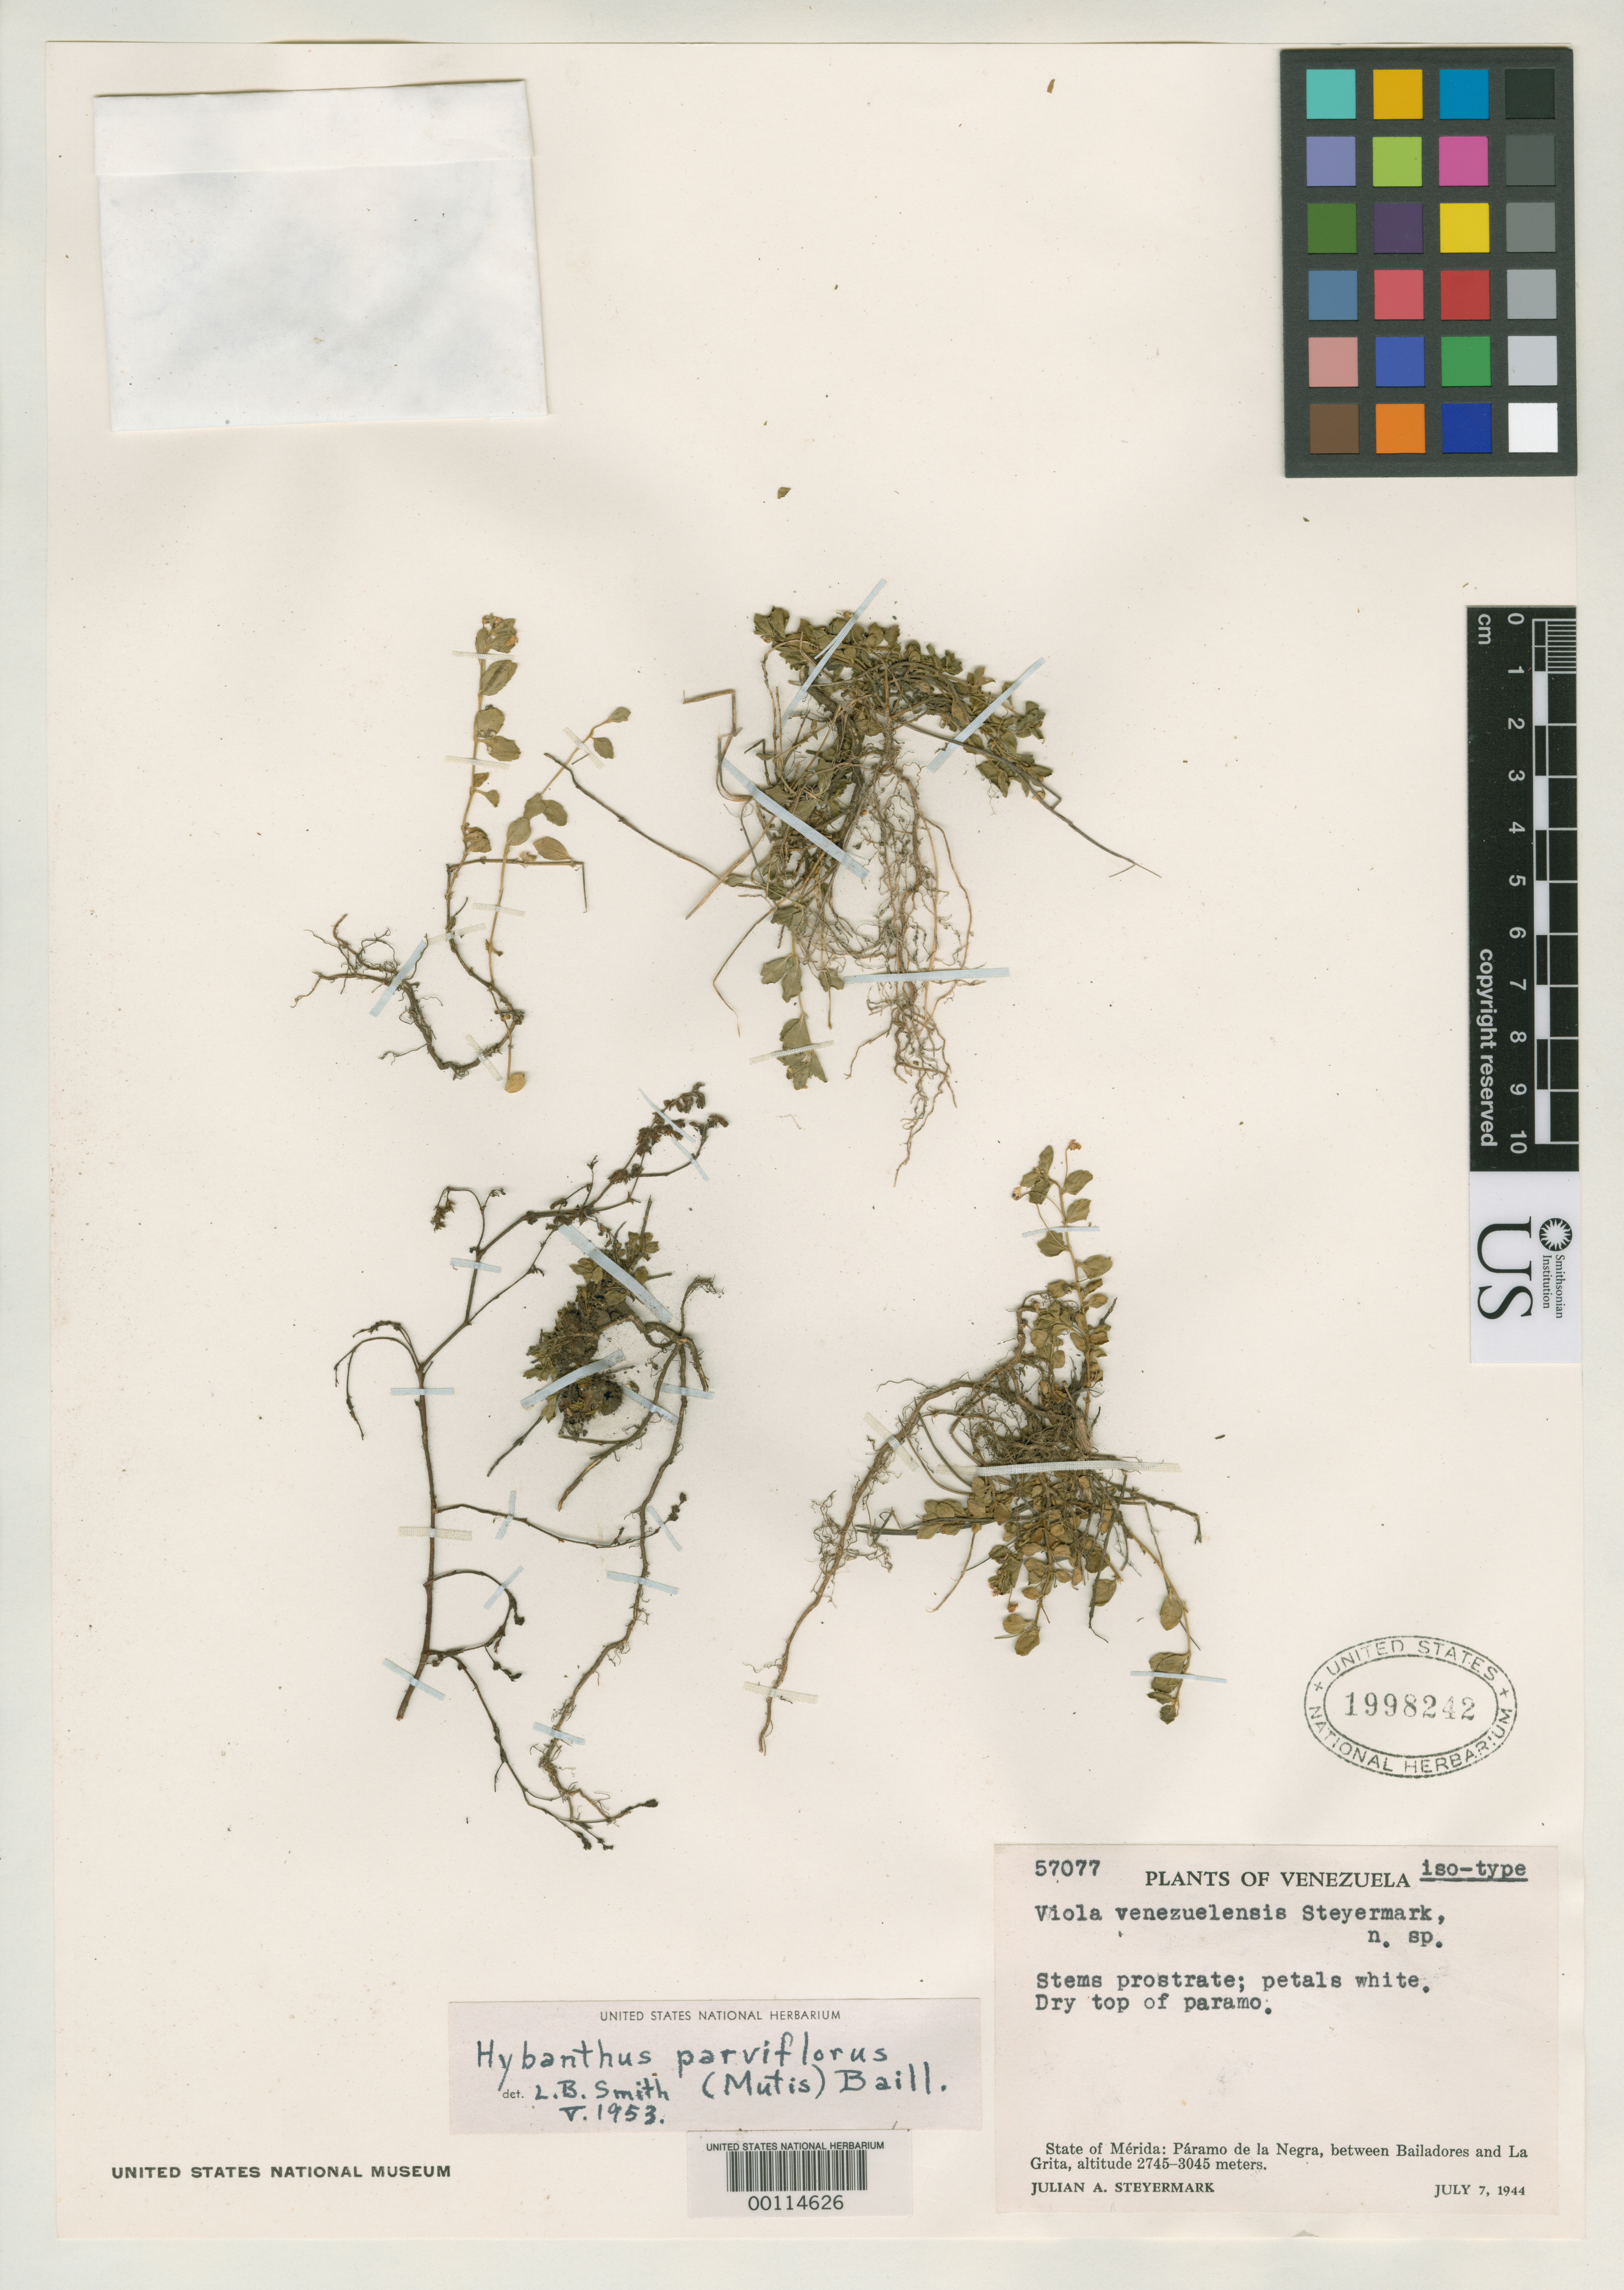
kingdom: Plantae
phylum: Tracheophyta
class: Magnoliopsida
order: Malpighiales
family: Violaceae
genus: Viola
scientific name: Viola venezuelensis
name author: Steyerm.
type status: Isotype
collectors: J. Steyermark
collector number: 57077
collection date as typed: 07 Jul 1944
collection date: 1944-07-07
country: Venezuela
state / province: Mérida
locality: Paramo de la Negra, between Bail Adores & La Grita.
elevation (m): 2745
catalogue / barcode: US 1998242